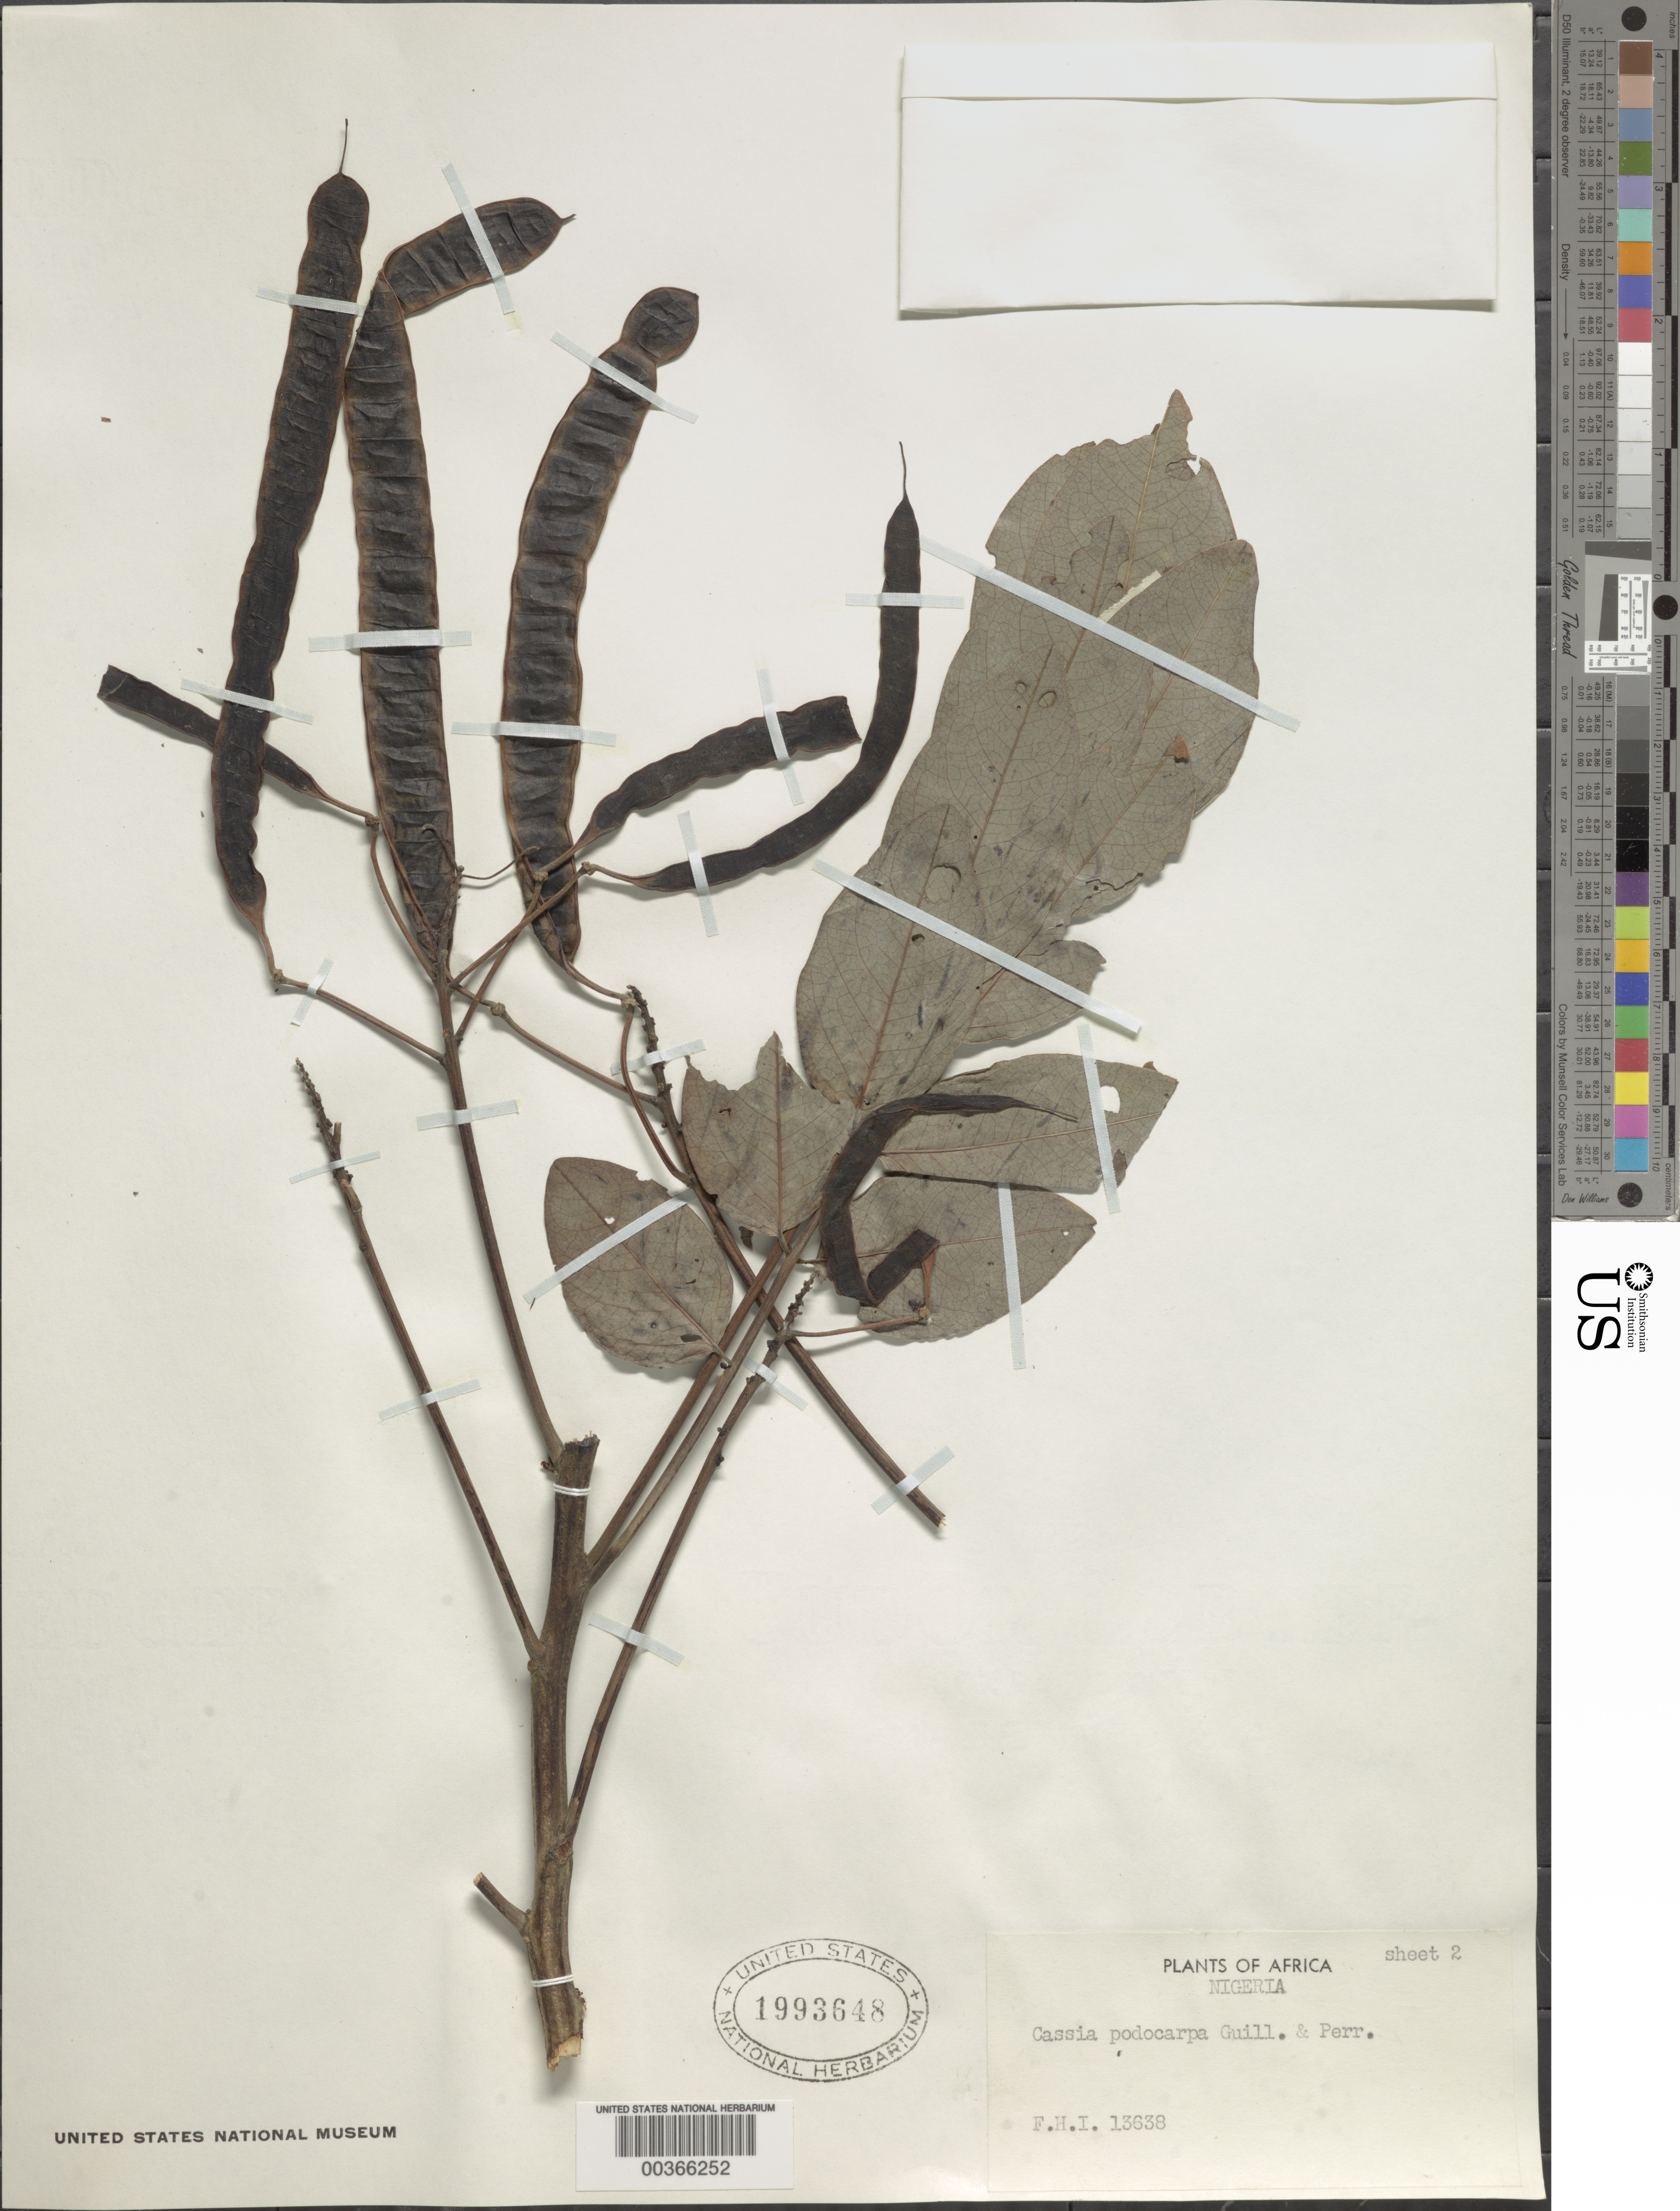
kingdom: Plantae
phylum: Tracheophyta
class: Magnoliopsida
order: Fabales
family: Fabaceae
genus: Senna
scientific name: Senna podocarpa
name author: (Guill. & Perr.) Lock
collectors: P. Ogua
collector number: F.h.i. No. 13638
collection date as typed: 22 Oct 1945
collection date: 1945-10-22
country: Nigeria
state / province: Oyo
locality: Ibadan dist. (?), moor plantation; garden of economic plants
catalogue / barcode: US 1993648